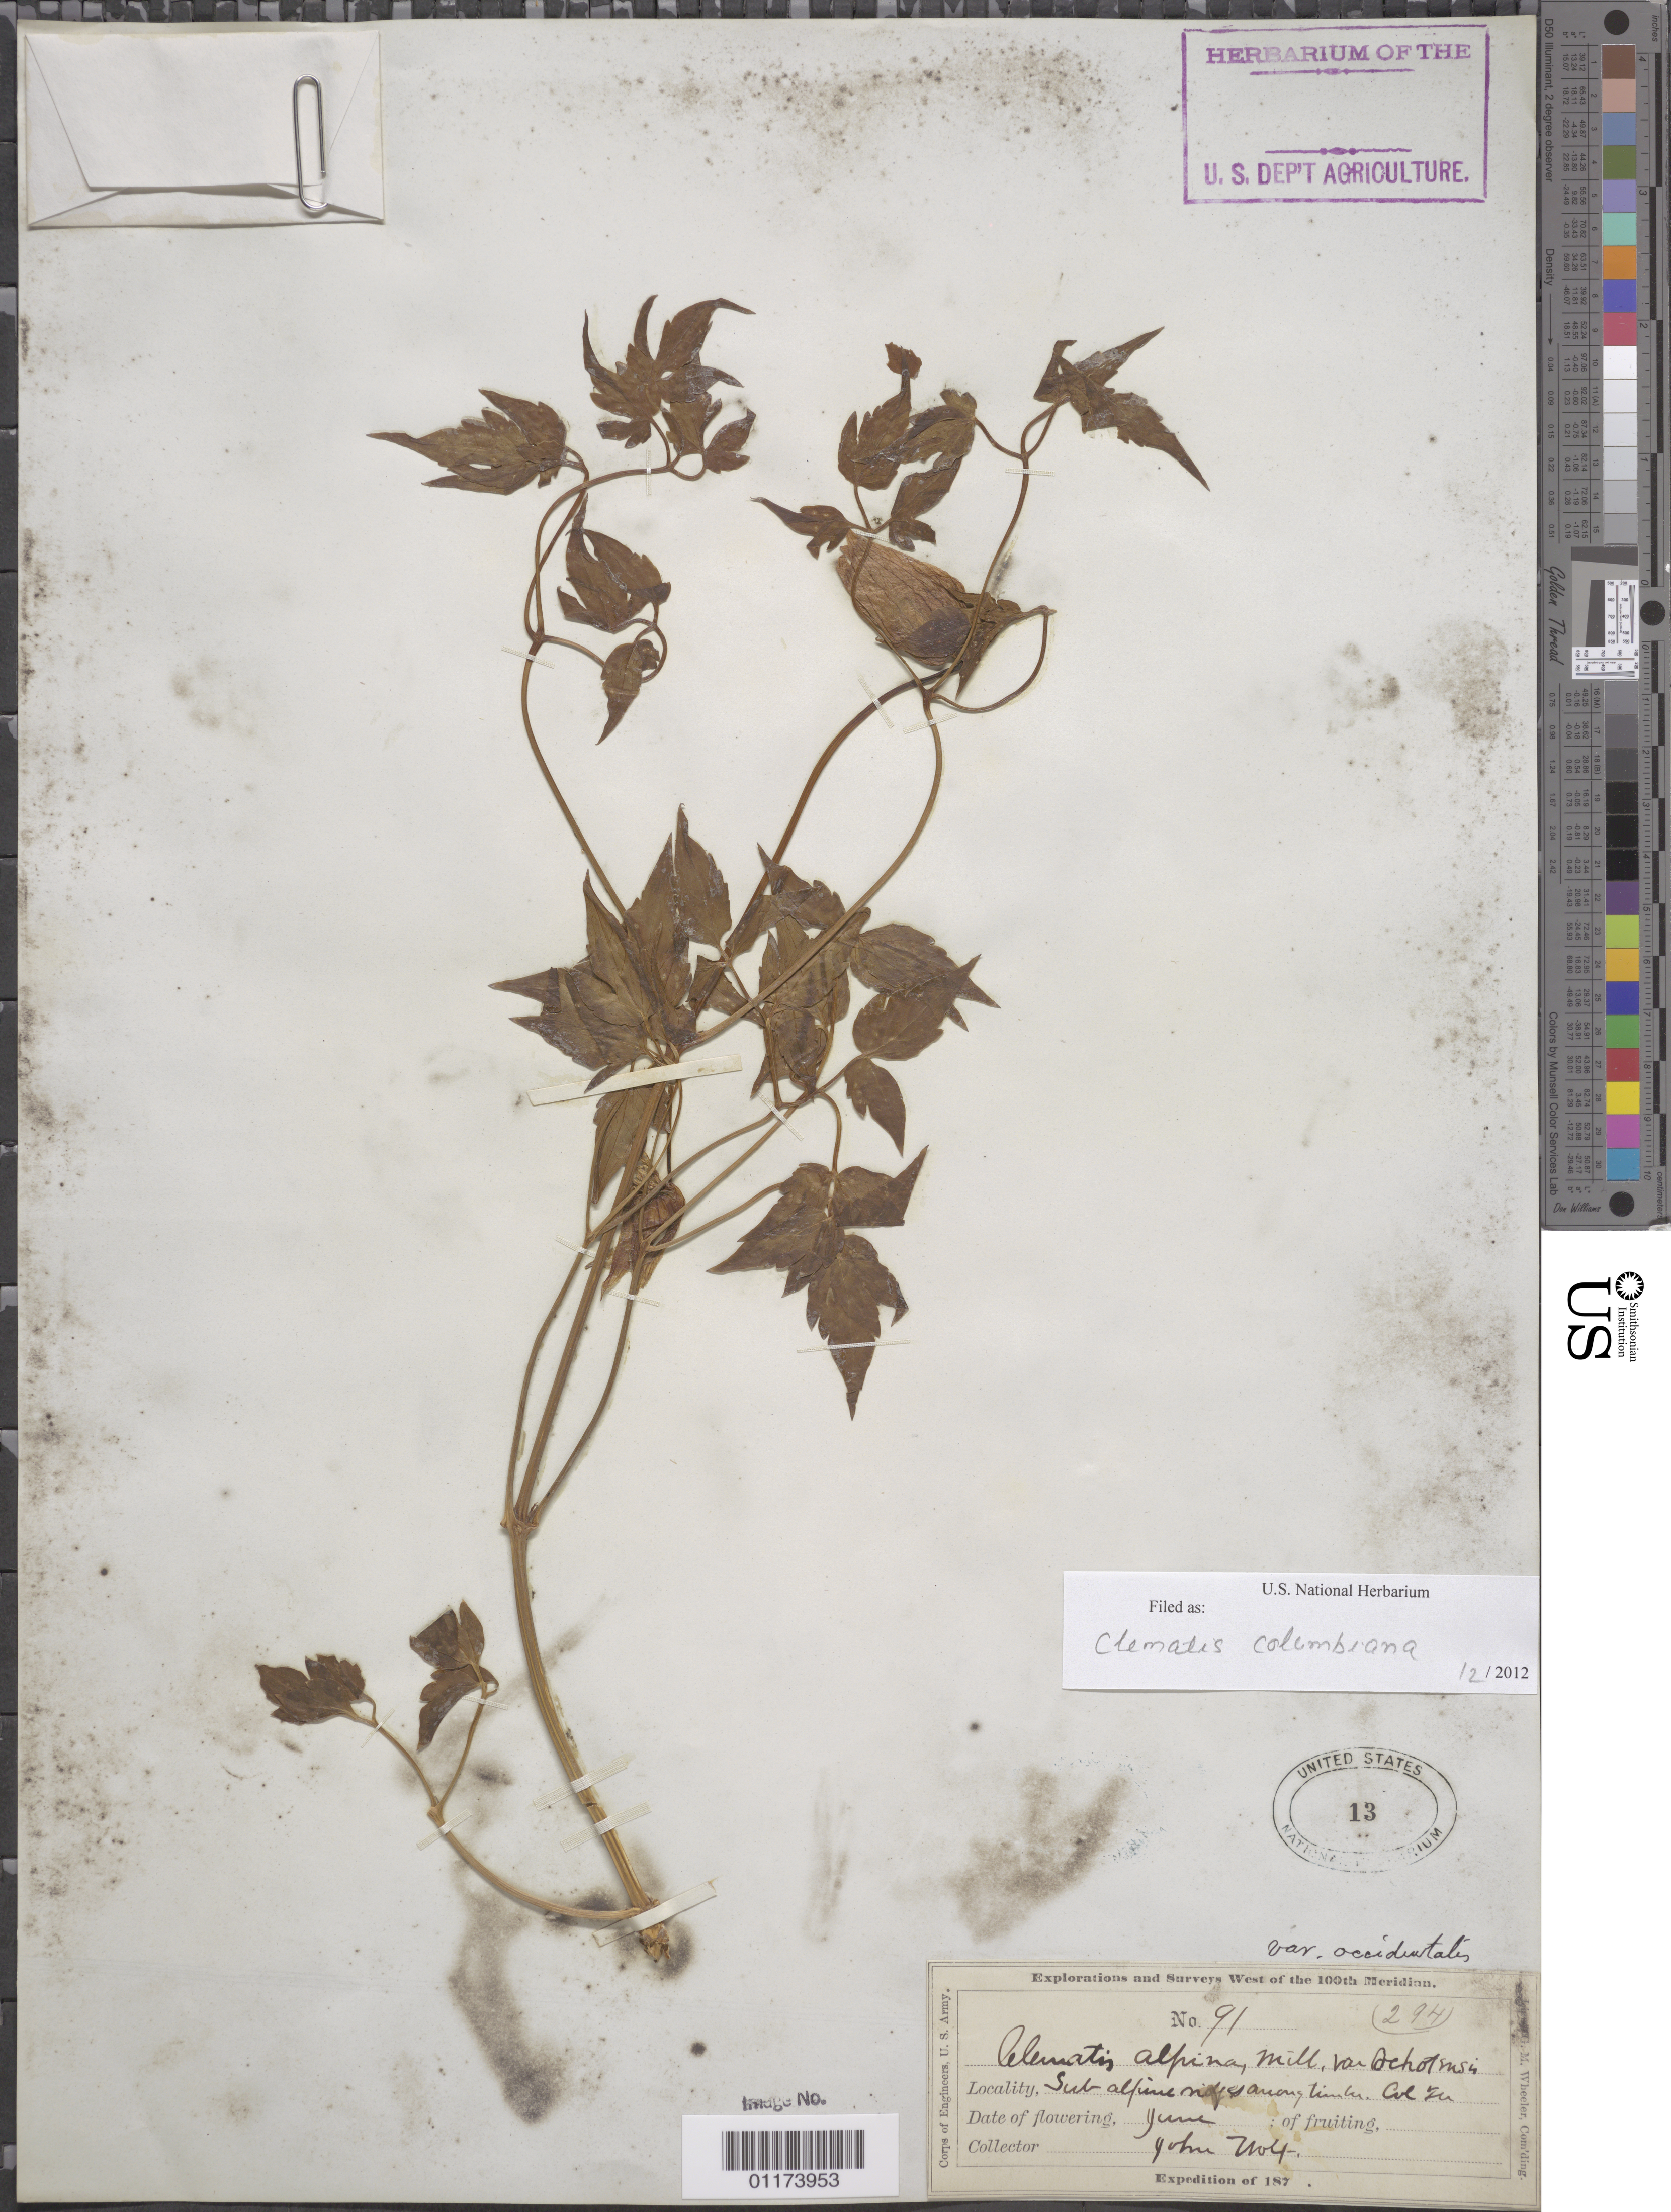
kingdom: Plantae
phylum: Tracheophyta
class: Magnoliopsida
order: Ranunculales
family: Ranunculaceae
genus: Clematis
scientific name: Clematis columbiana var. columbiana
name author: (Nutt.) Torr. & A. Gray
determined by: Strong, M. T., (US), Smithsonian Institution - National Museum of Natural History (UNITED STATES)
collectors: J. Wolf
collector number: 294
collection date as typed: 187-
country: United States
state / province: Colorado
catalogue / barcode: US 13